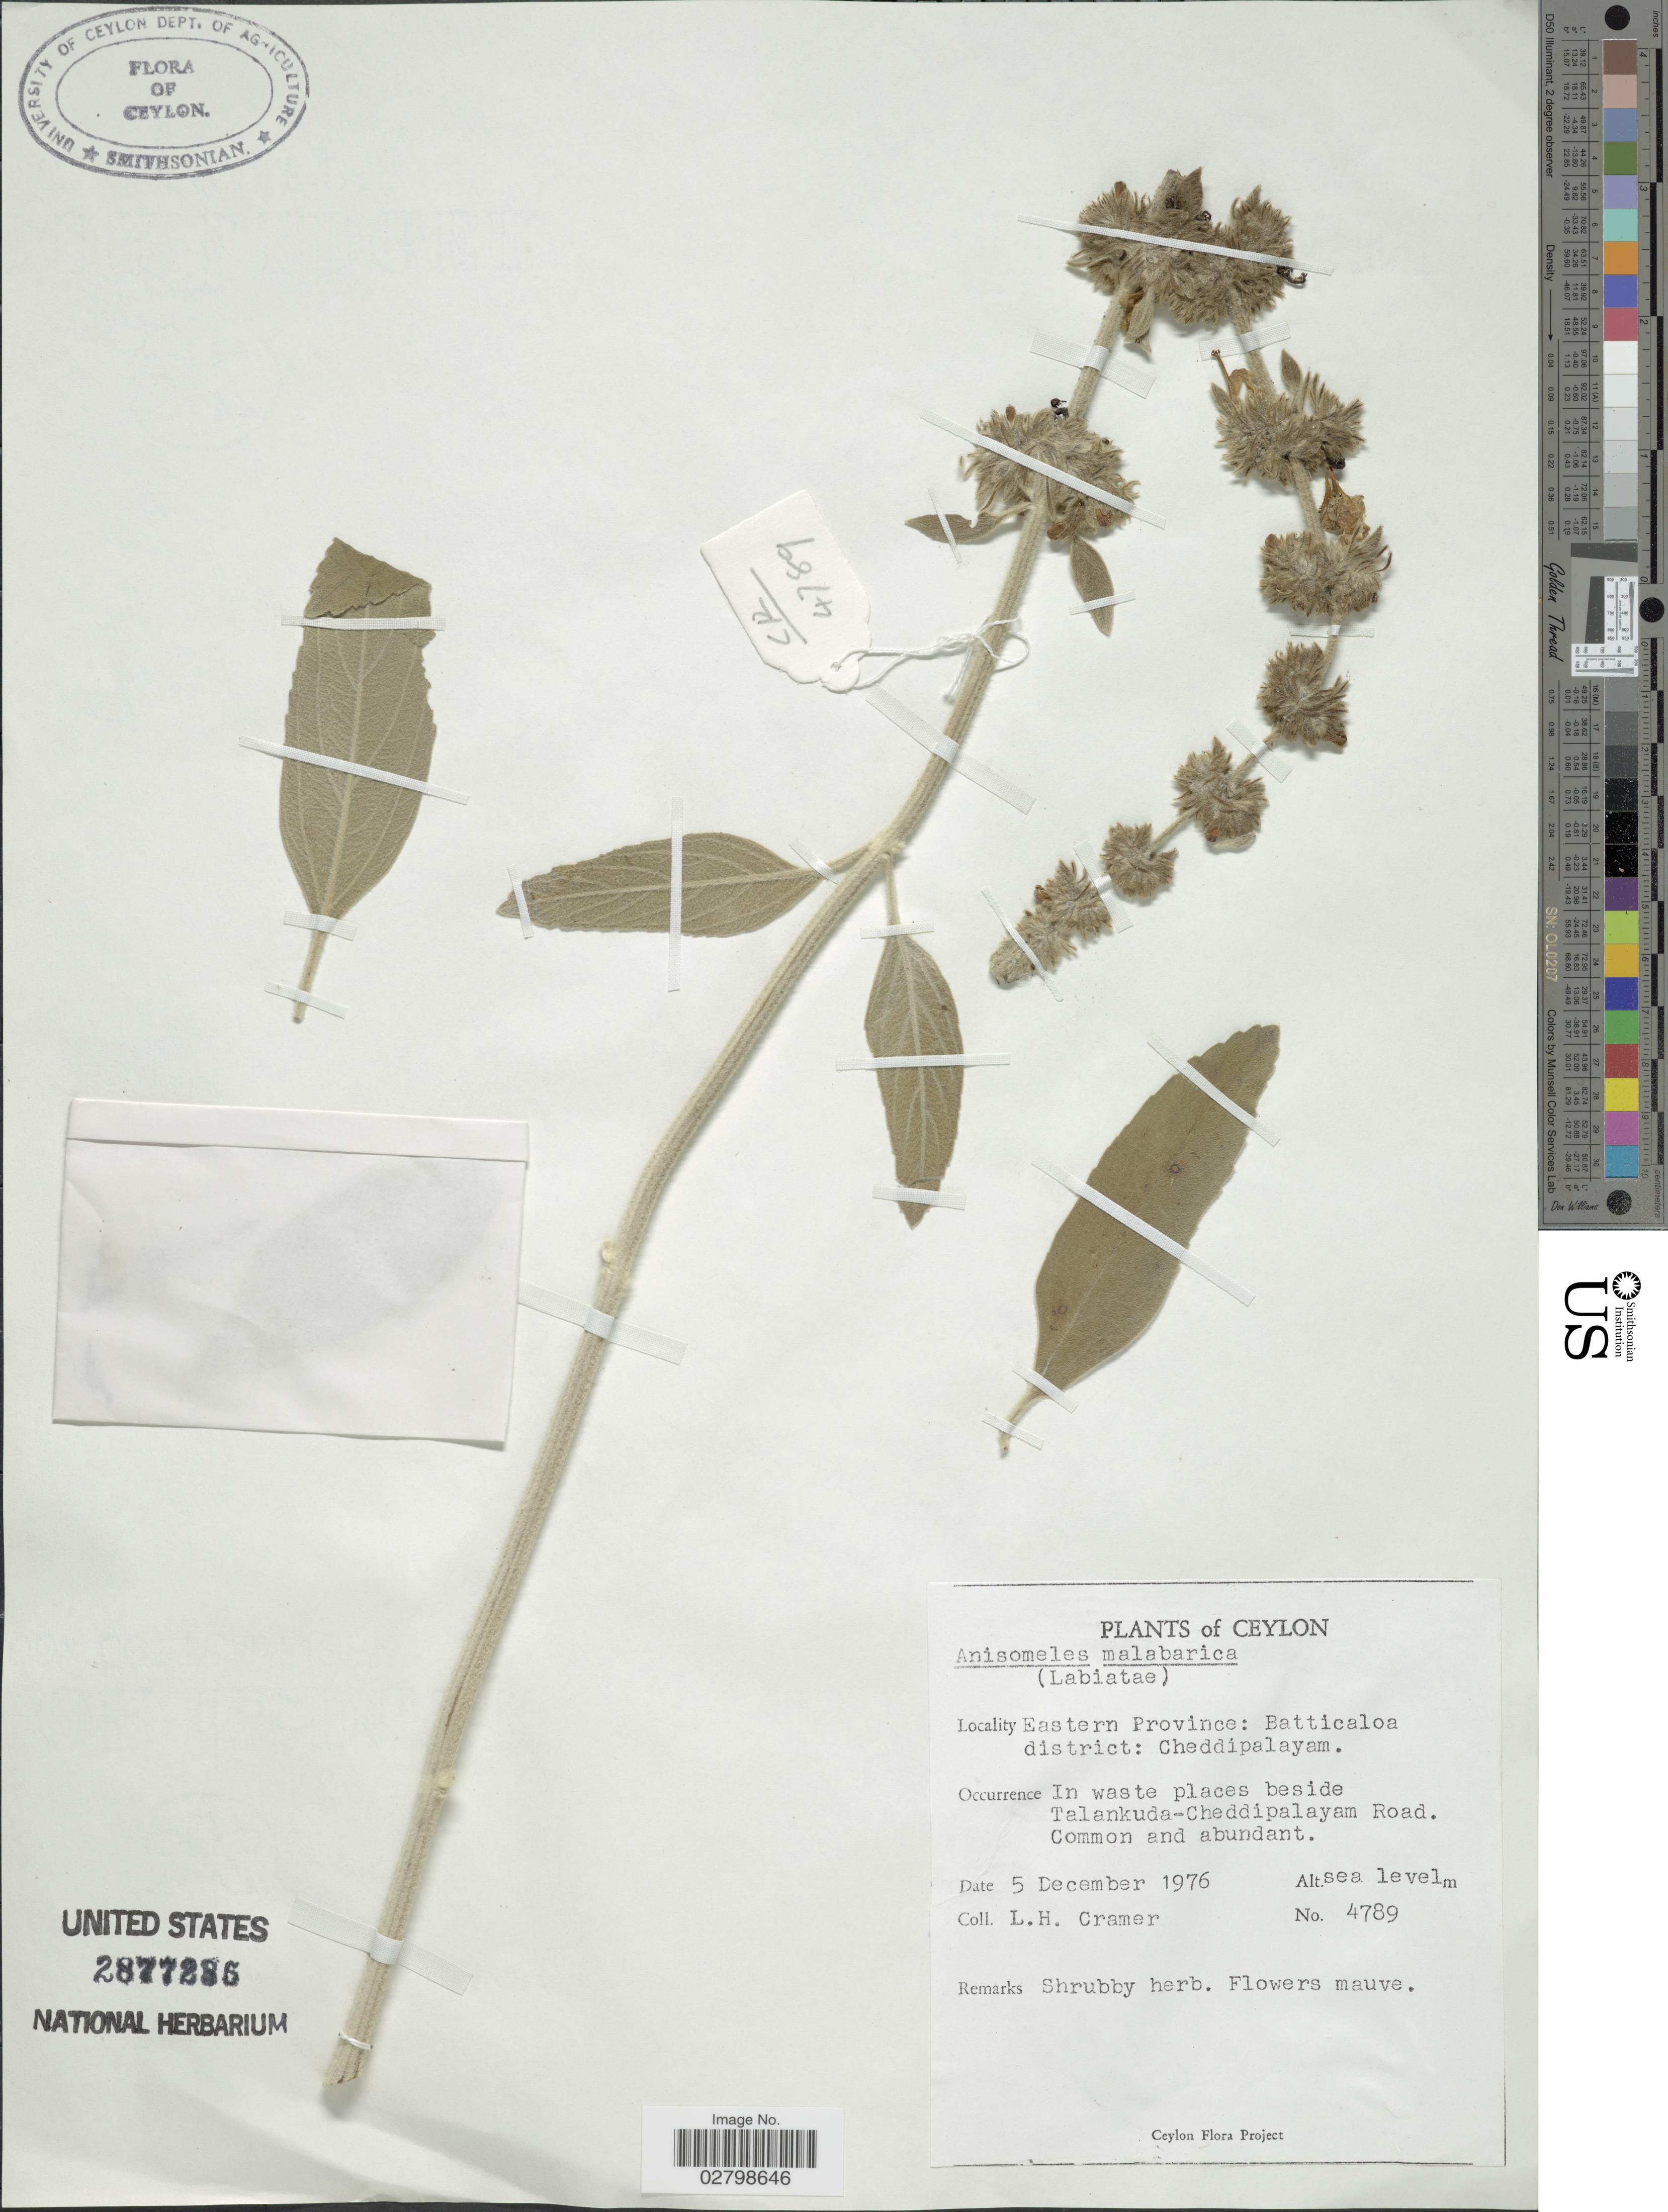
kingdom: Plantae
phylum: Tracheophyta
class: Magnoliopsida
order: Lamiales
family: Lamiaceae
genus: Anisomeles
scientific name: Anisomeles malabarica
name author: (L.) R. Br. ex Sims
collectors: L. H. Cramer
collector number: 4789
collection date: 1976-12-05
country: Sri Lanka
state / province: Eastern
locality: Ceylon. Batticaloa district: Cheddipalayam, in waste places beside Talankuda-Cheddipalayam Road.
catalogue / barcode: US 2877286